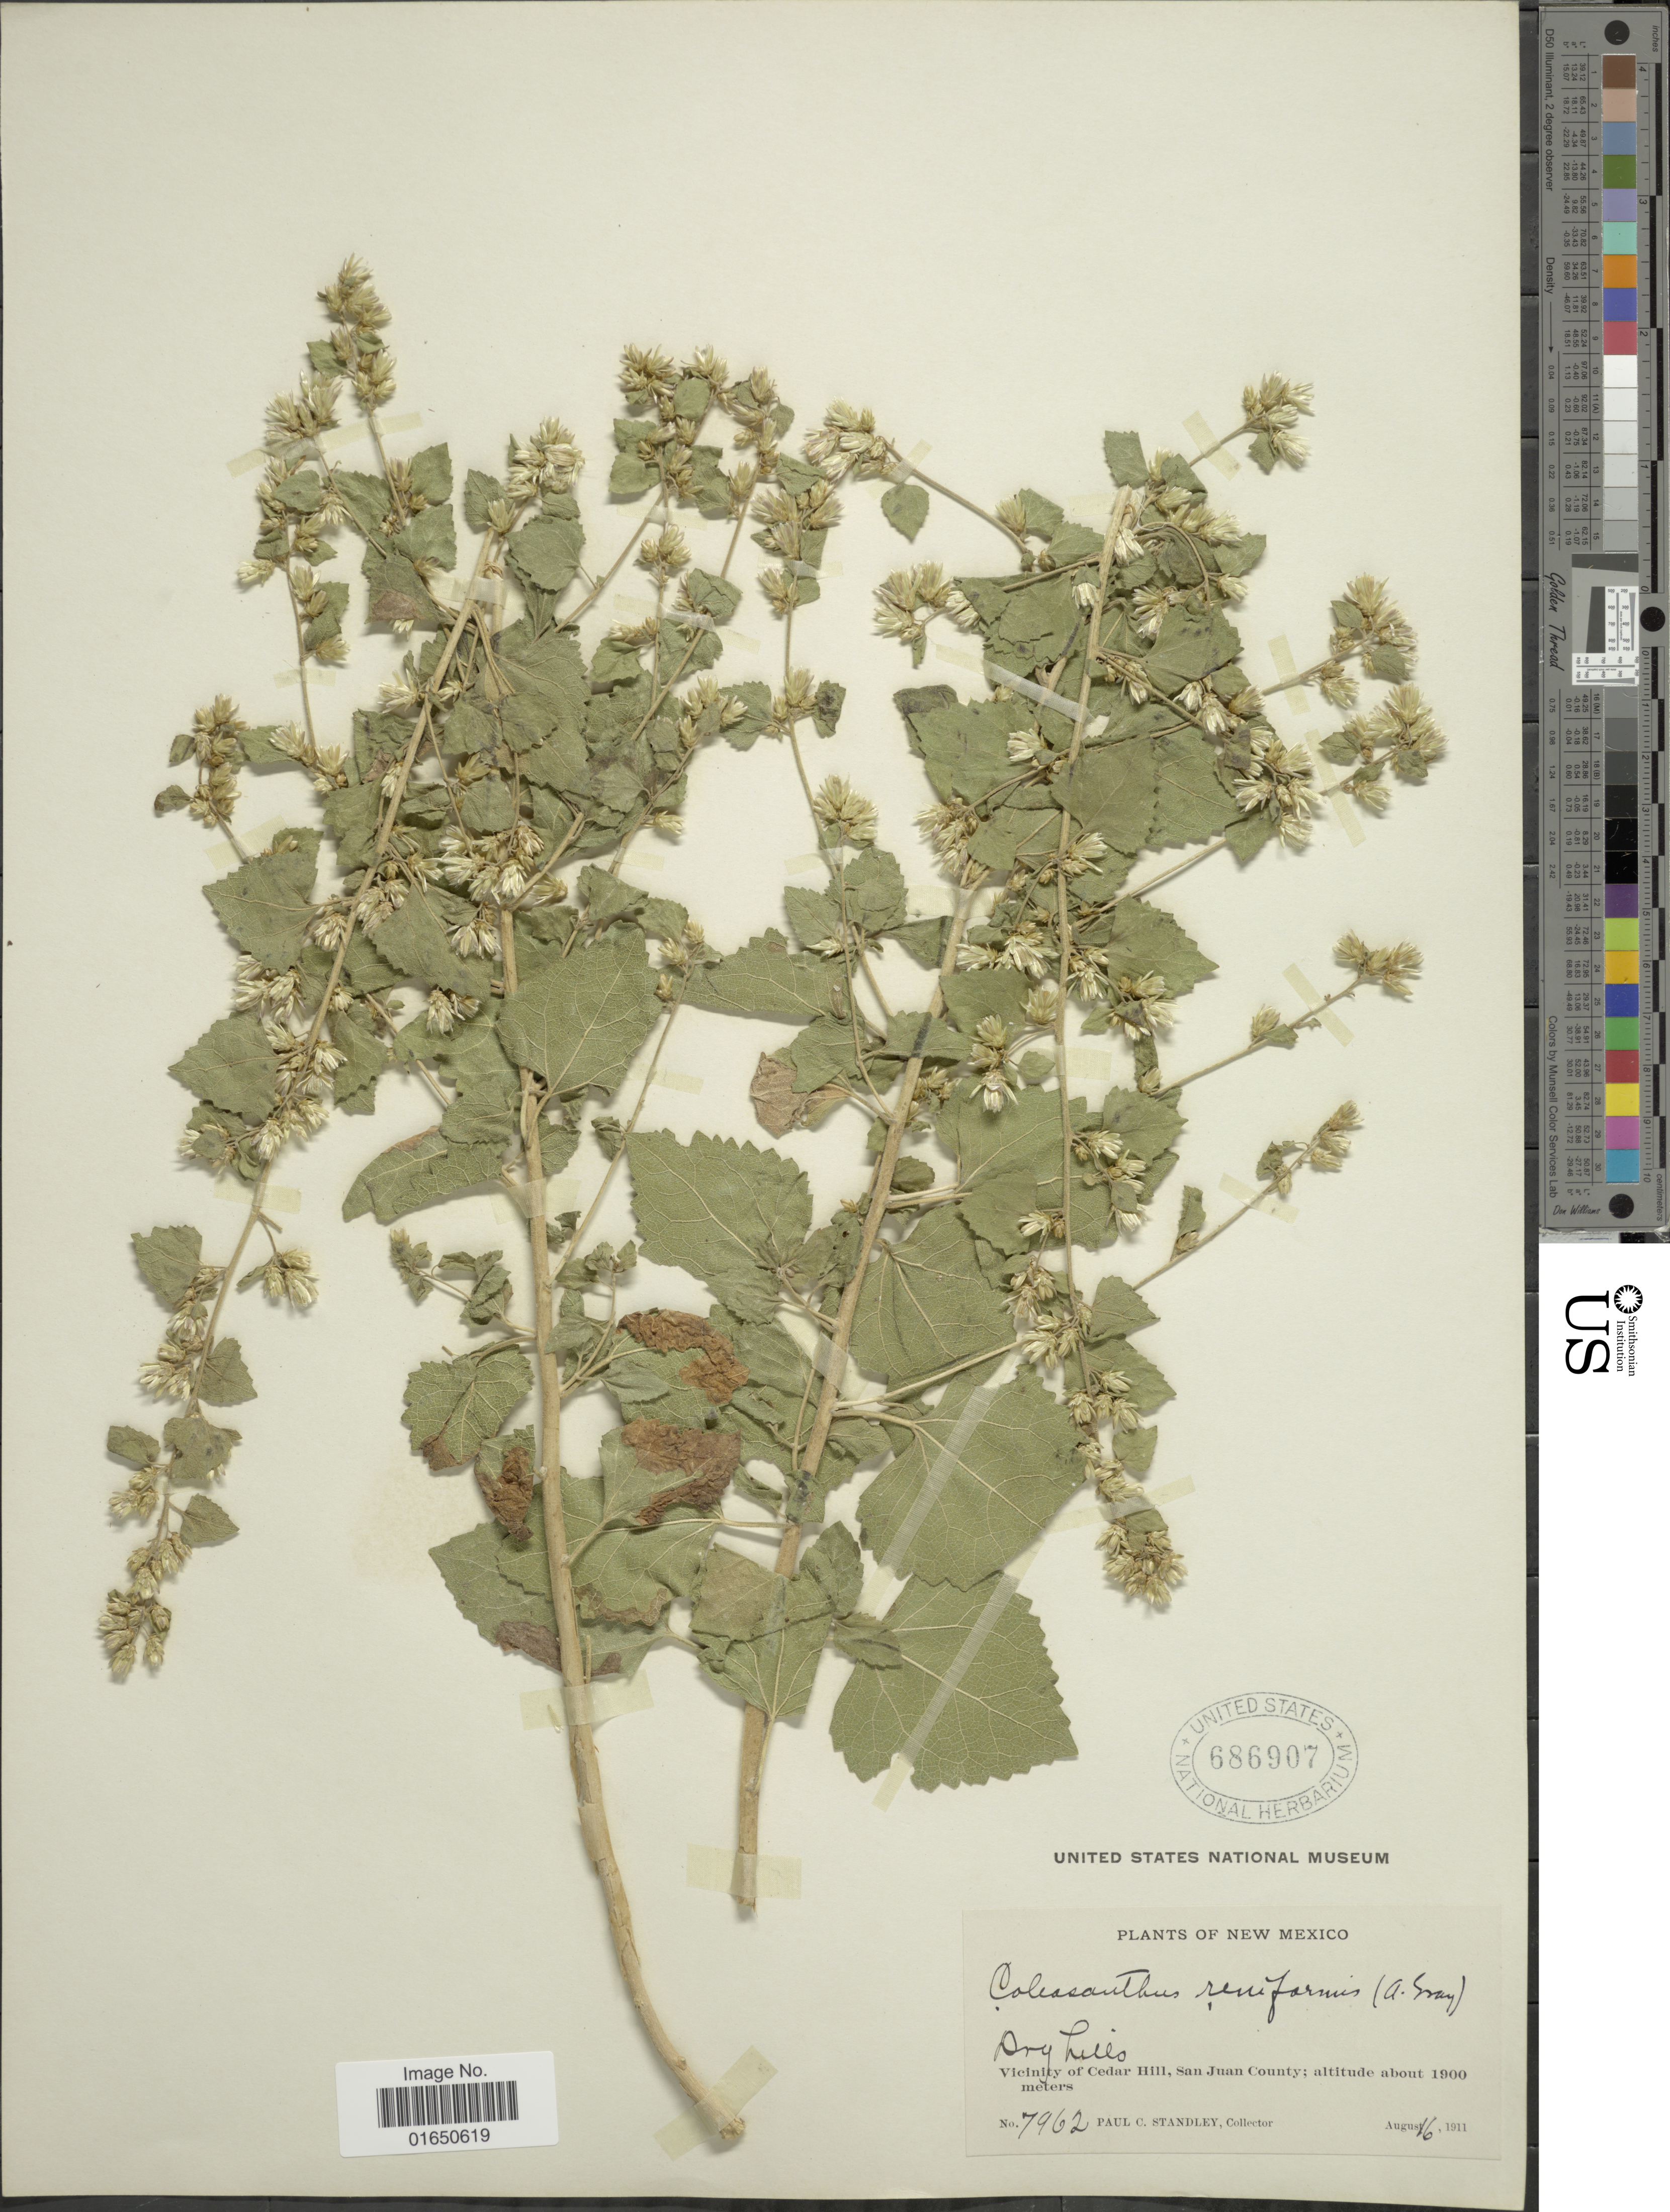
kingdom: Plantae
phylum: Tracheophyta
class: Magnoliopsida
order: Asterales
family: Asteraceae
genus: Brickellia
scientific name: Brickellia californica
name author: (Torr. & A. Gray) A. Gray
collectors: P. C. Standley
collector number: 7962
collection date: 1911-08-16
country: United States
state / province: New Mexico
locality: Vicinity of Cedar Hill, San Juan County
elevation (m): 1900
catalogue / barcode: US 686907